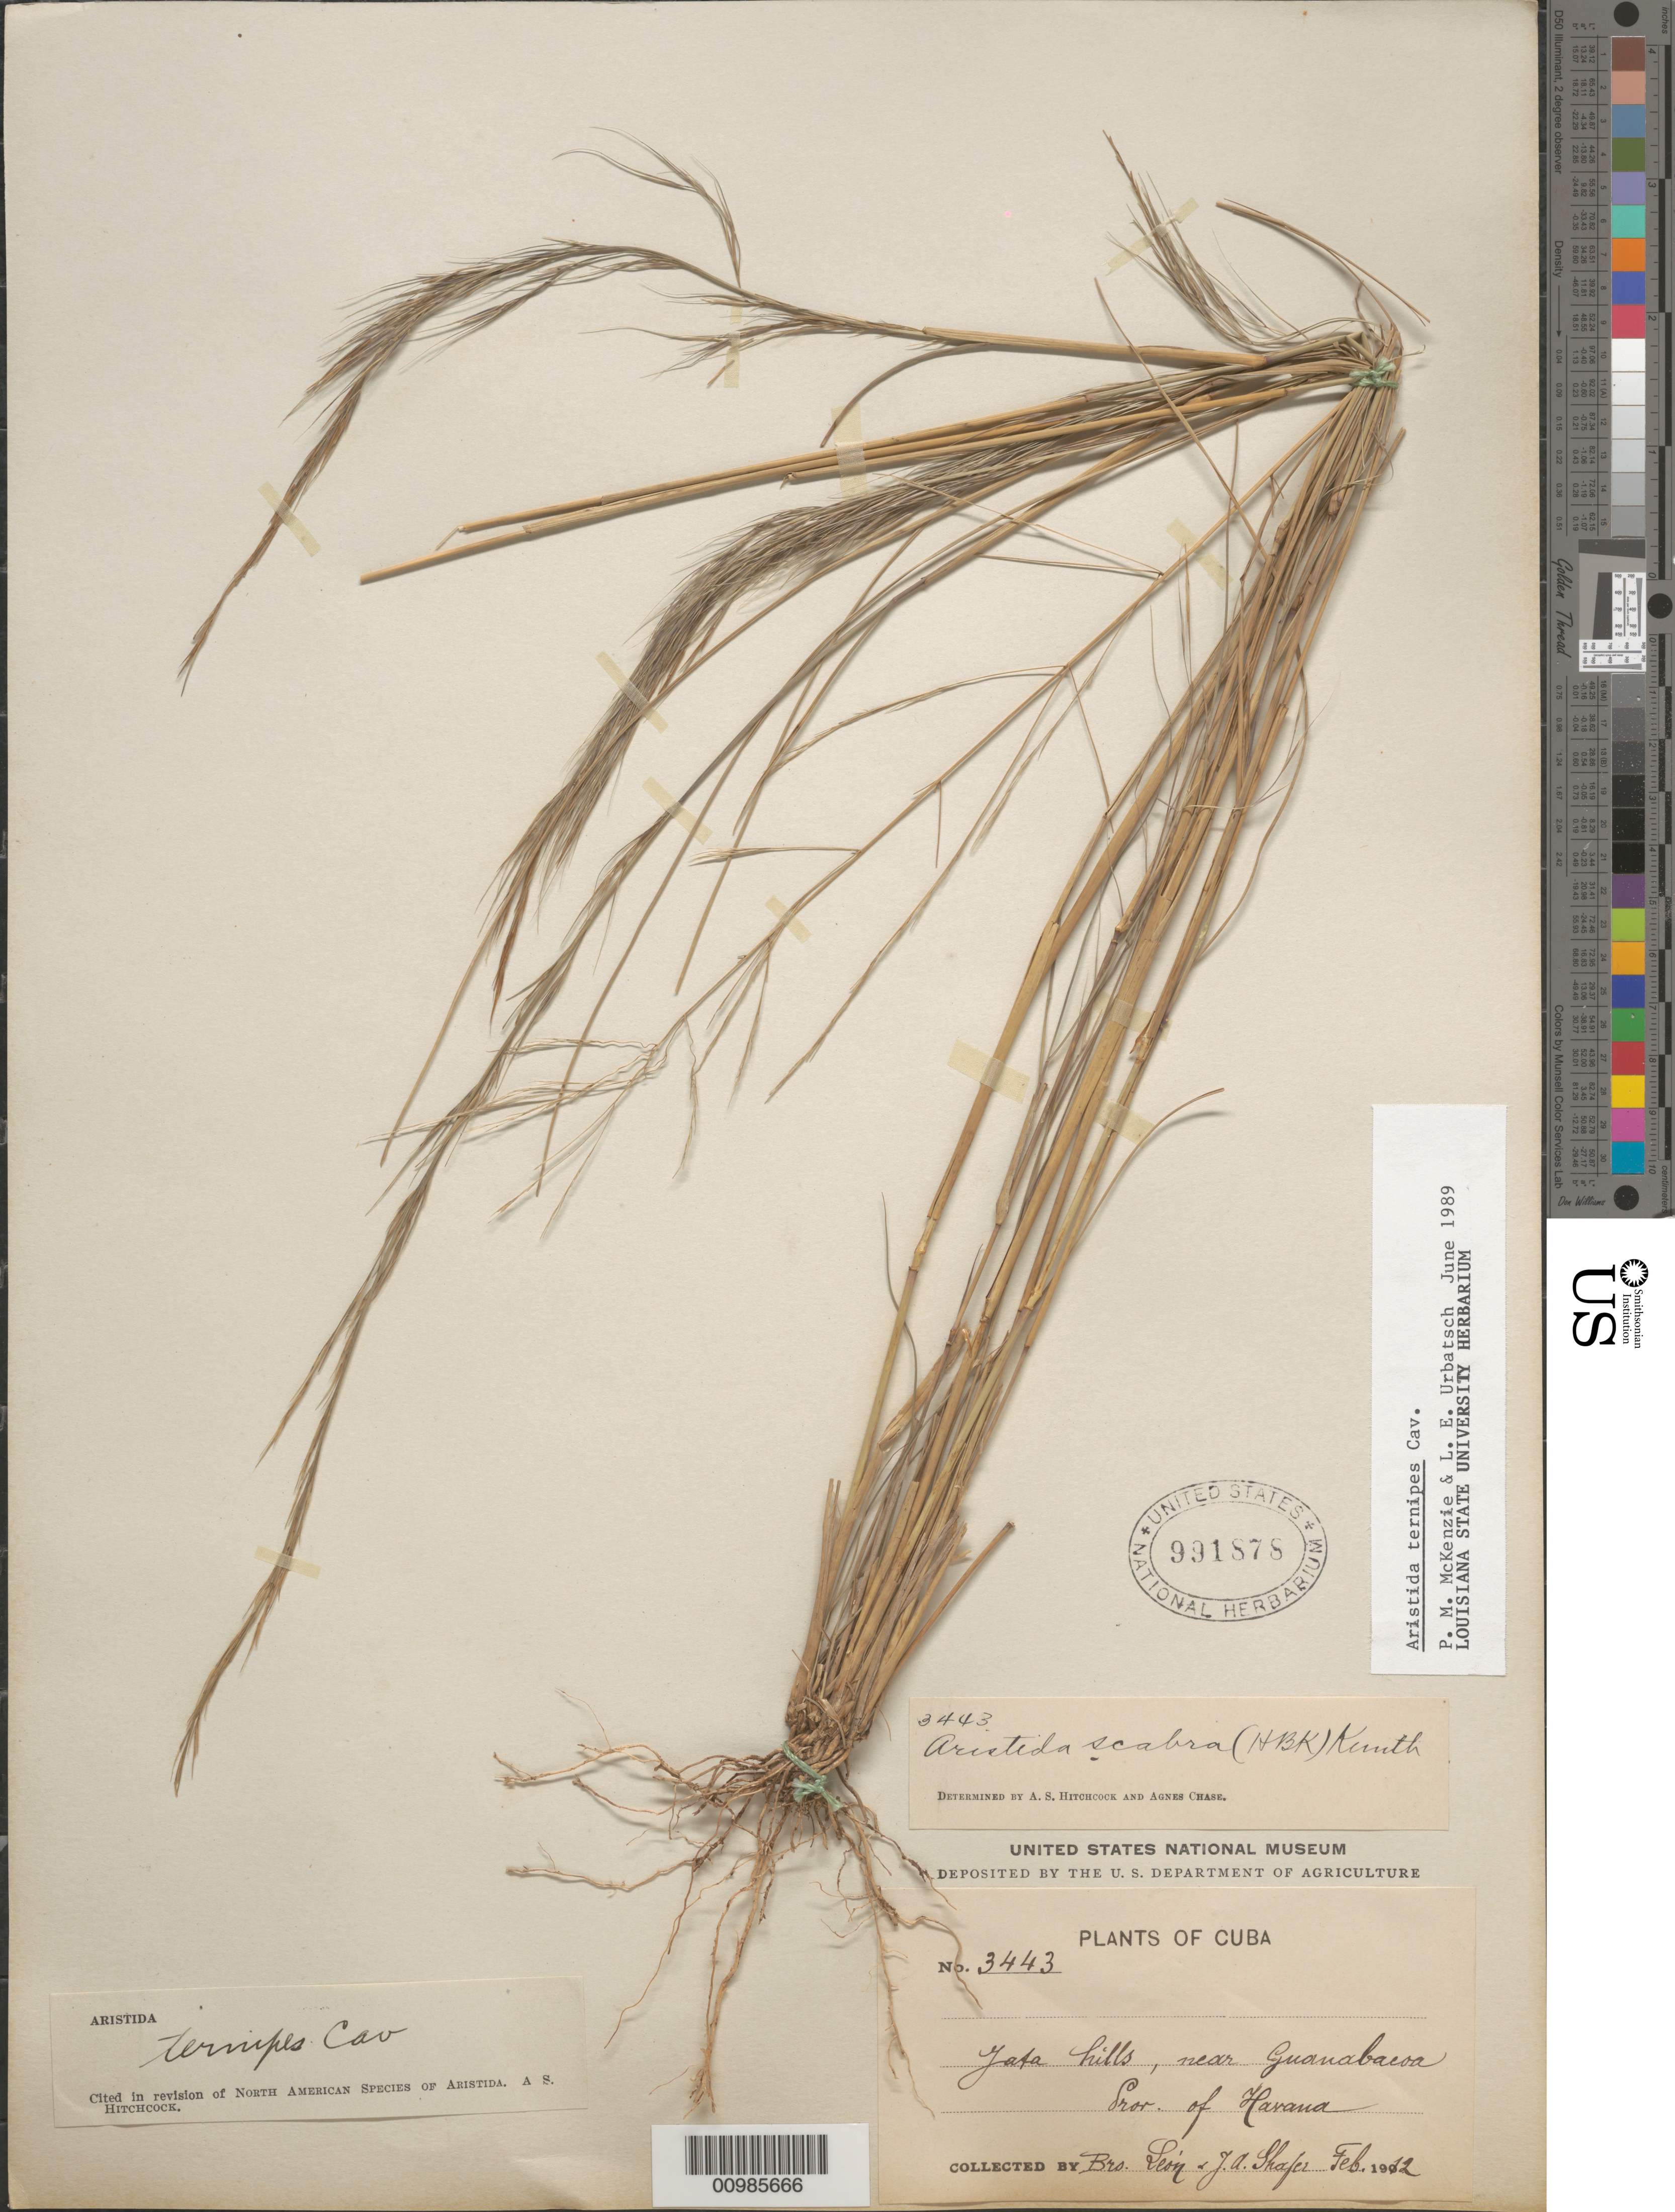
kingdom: Plantae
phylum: Tracheophyta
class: Liliopsida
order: Poales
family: Poaceae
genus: Aristida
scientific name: Aristida ternipes var. ternipes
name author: Cav.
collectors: Bro. León & J. A. Shafer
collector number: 3443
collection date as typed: Feb 1912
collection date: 1912-02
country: Cuba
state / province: La Habana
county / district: Municipio Guanabacoa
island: Cuba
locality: Jata Hills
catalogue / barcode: US 991878